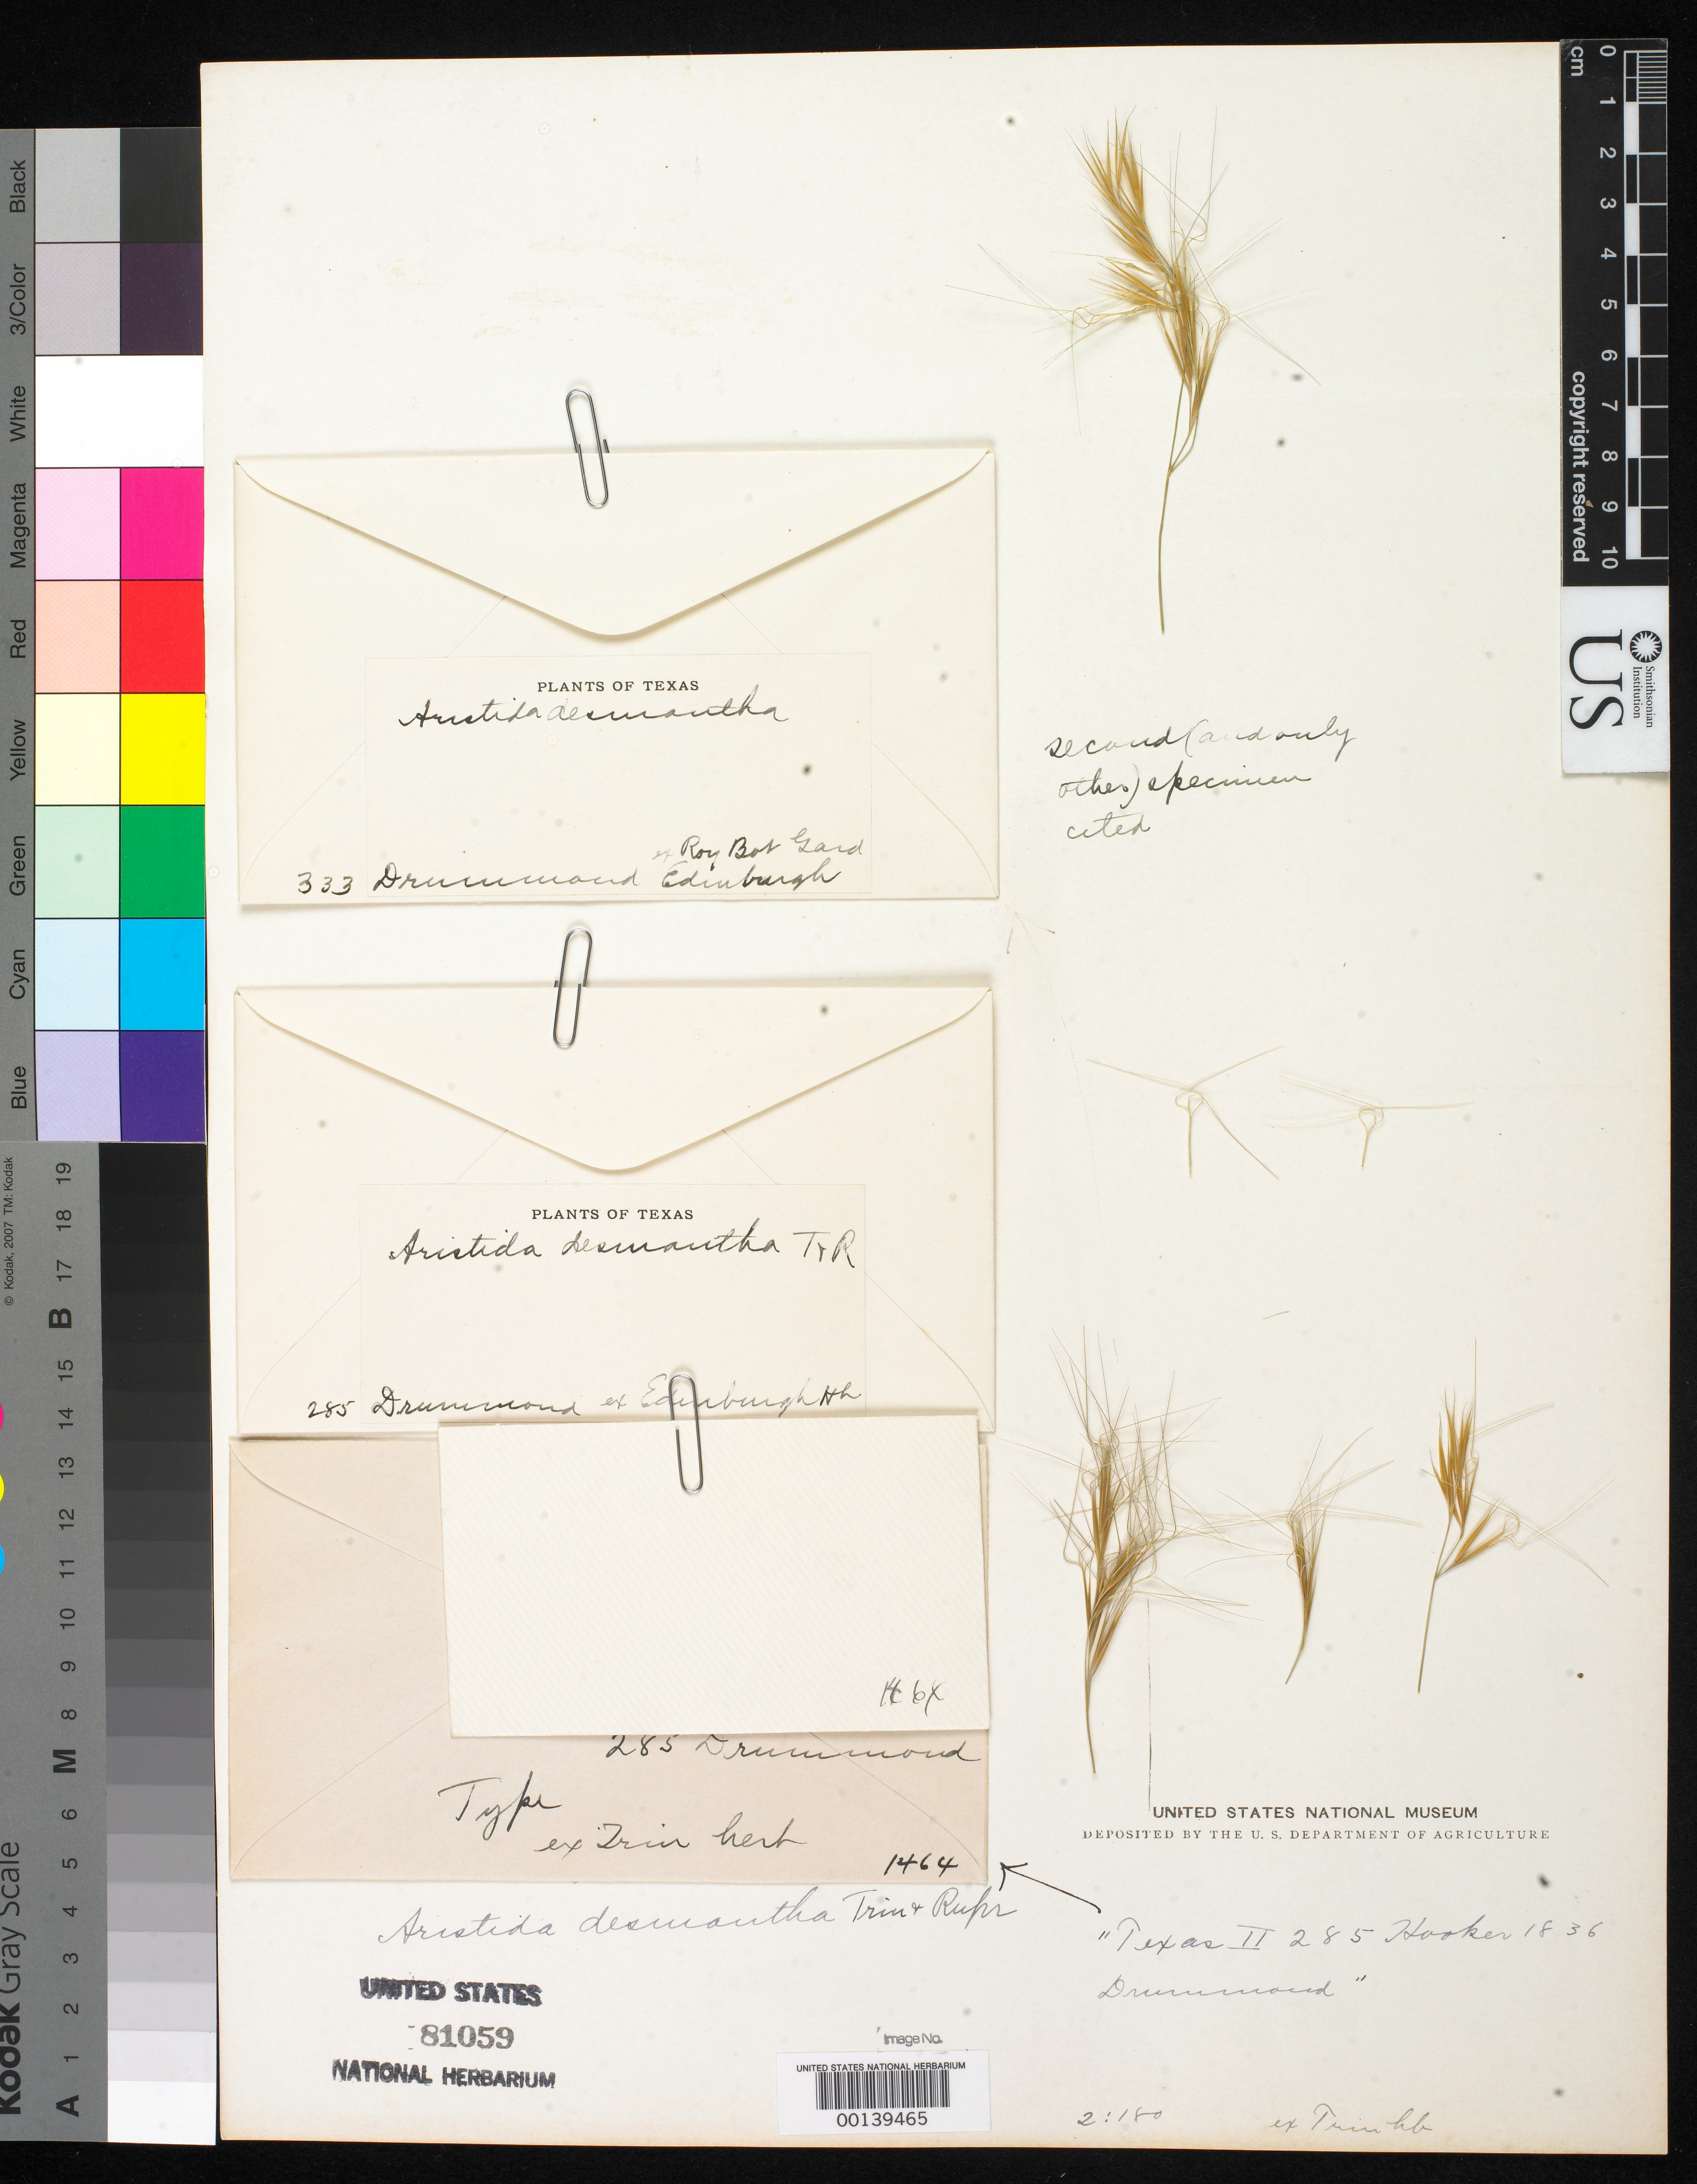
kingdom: Plantae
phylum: Tracheophyta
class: Liliopsida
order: Poales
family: Poaceae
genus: Aristida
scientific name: Aristida desmantha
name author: Trin. & Rupr.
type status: Type Fragment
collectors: T. Drummond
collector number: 333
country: United States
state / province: Texas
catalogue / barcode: US 81059-2